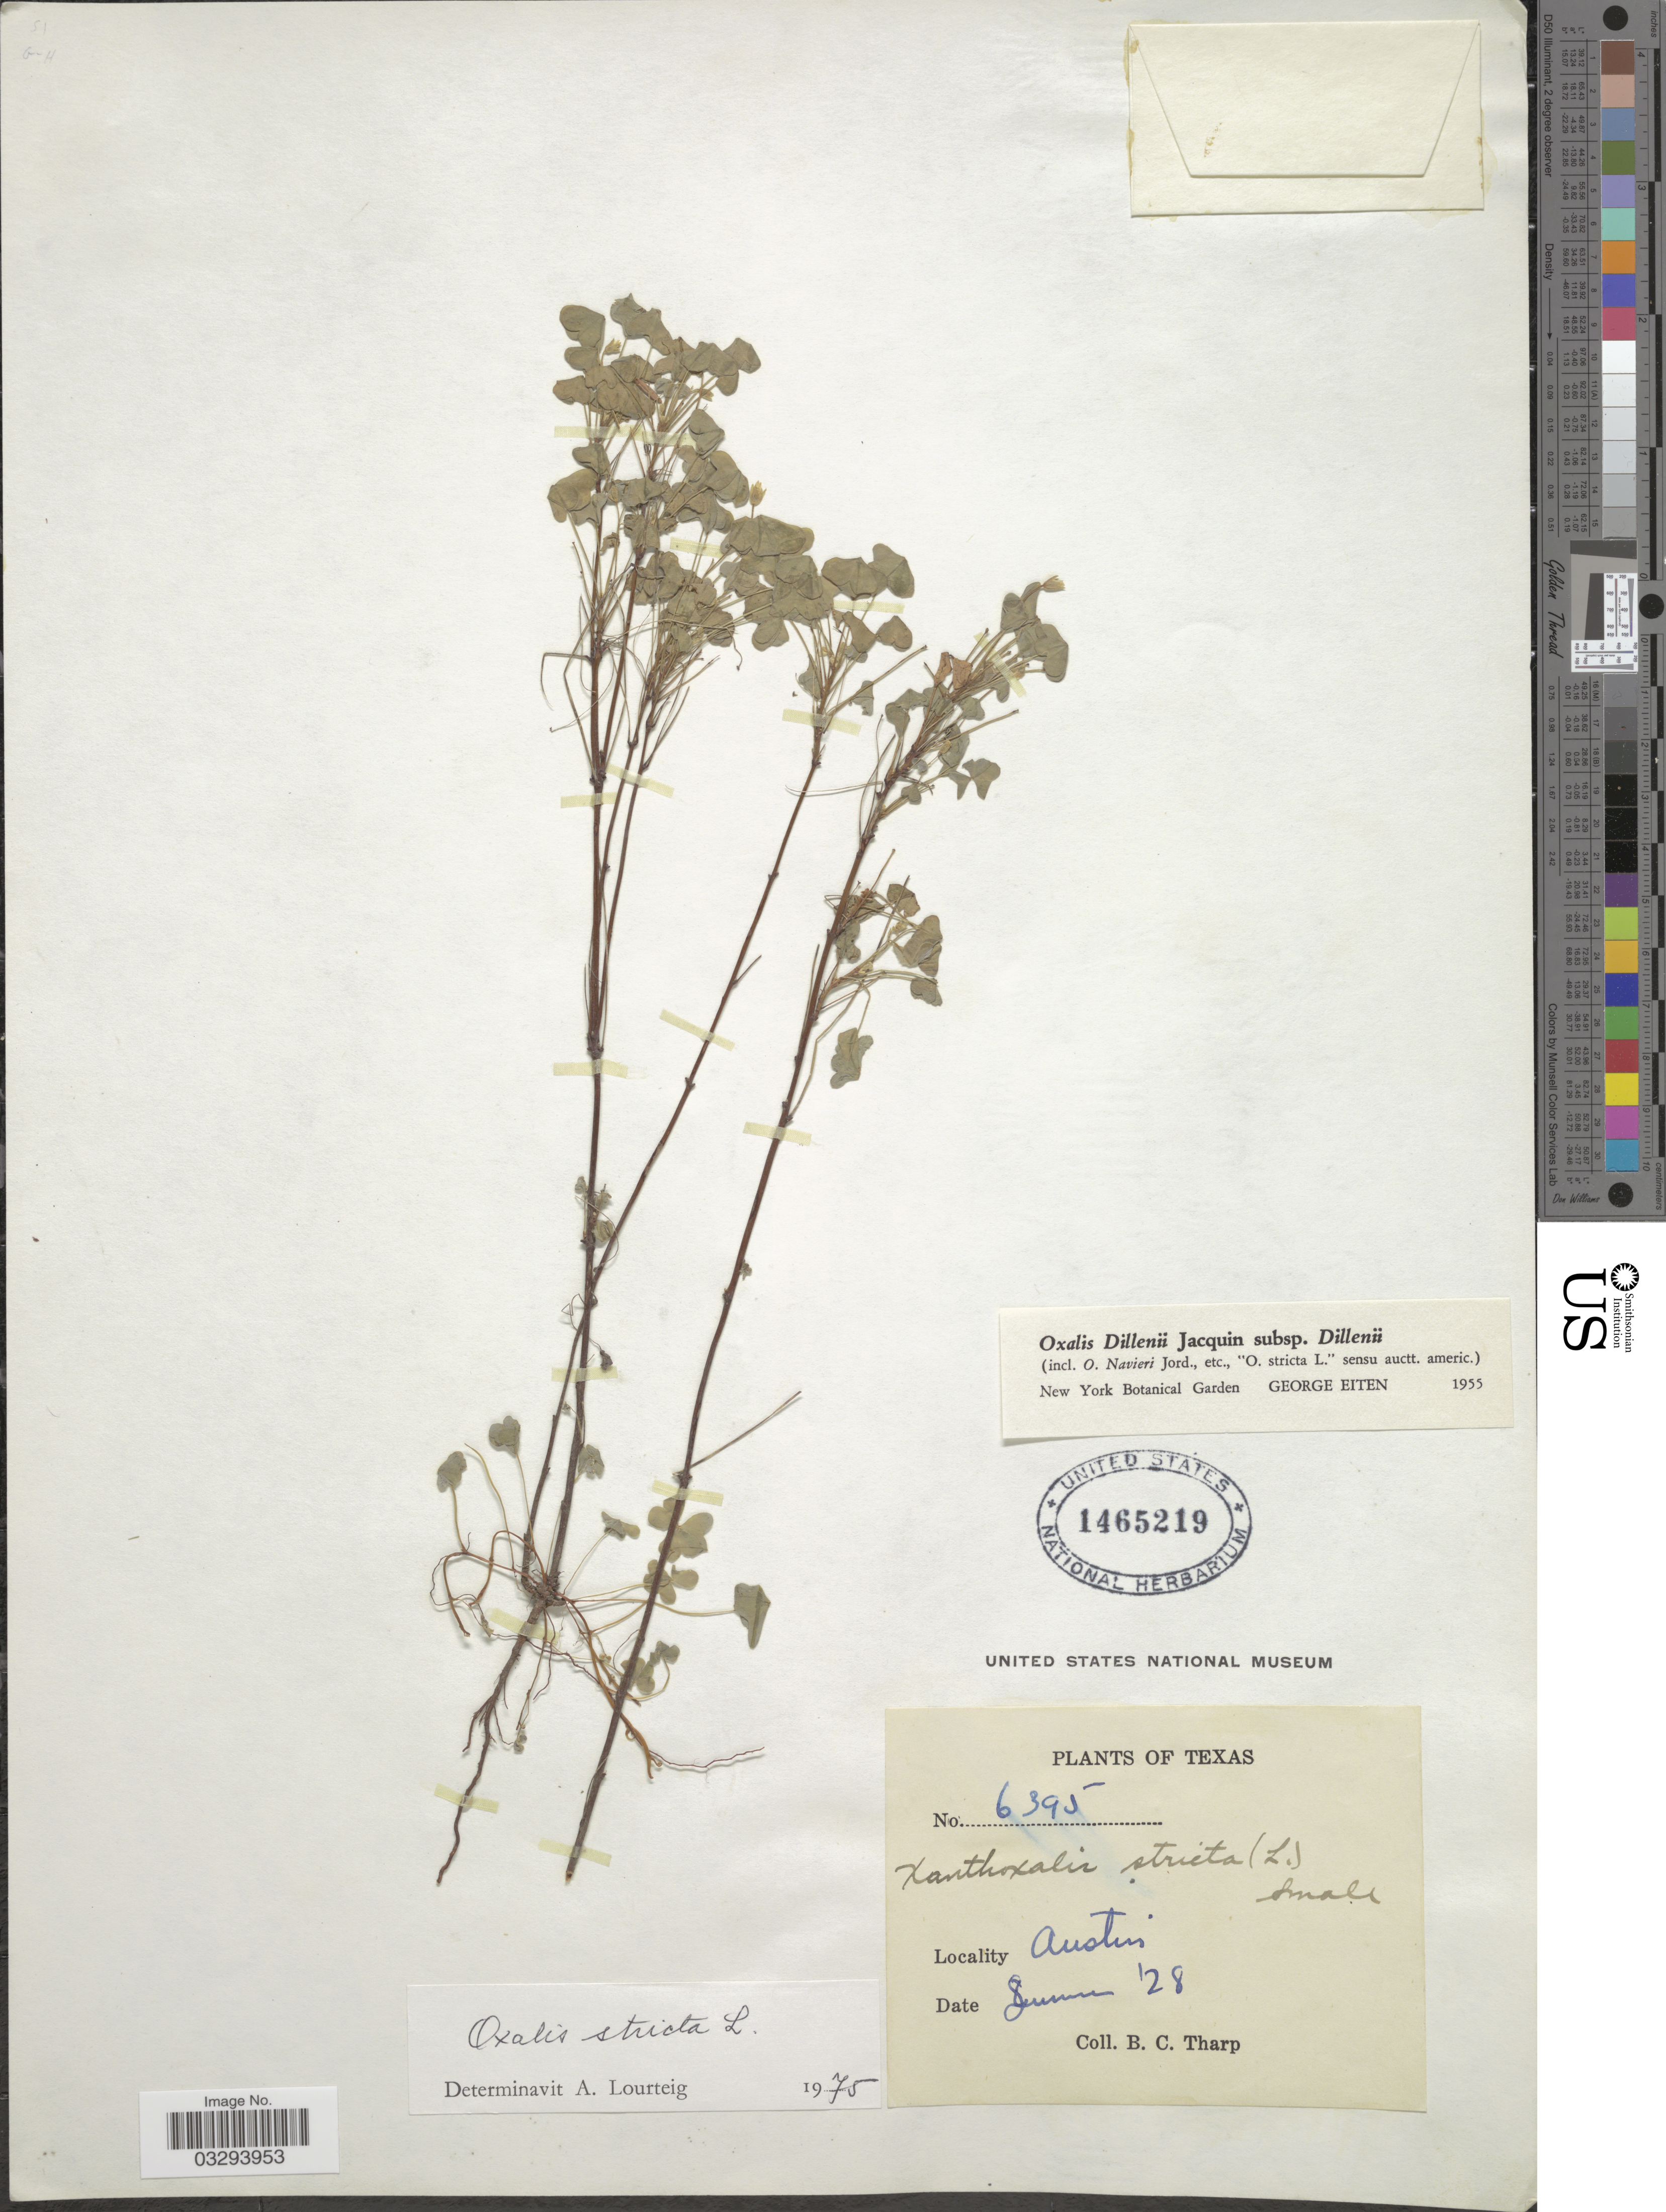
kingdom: Plantae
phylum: Tracheophyta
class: Magnoliopsida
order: Oxalidales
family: Oxalidaceae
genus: Oxalis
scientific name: Oxalis stricta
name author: L.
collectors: B. C. Tharp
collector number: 6395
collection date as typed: Transcribed d/m/y: /6/28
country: United States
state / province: Texas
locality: Austin.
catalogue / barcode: US 1465219